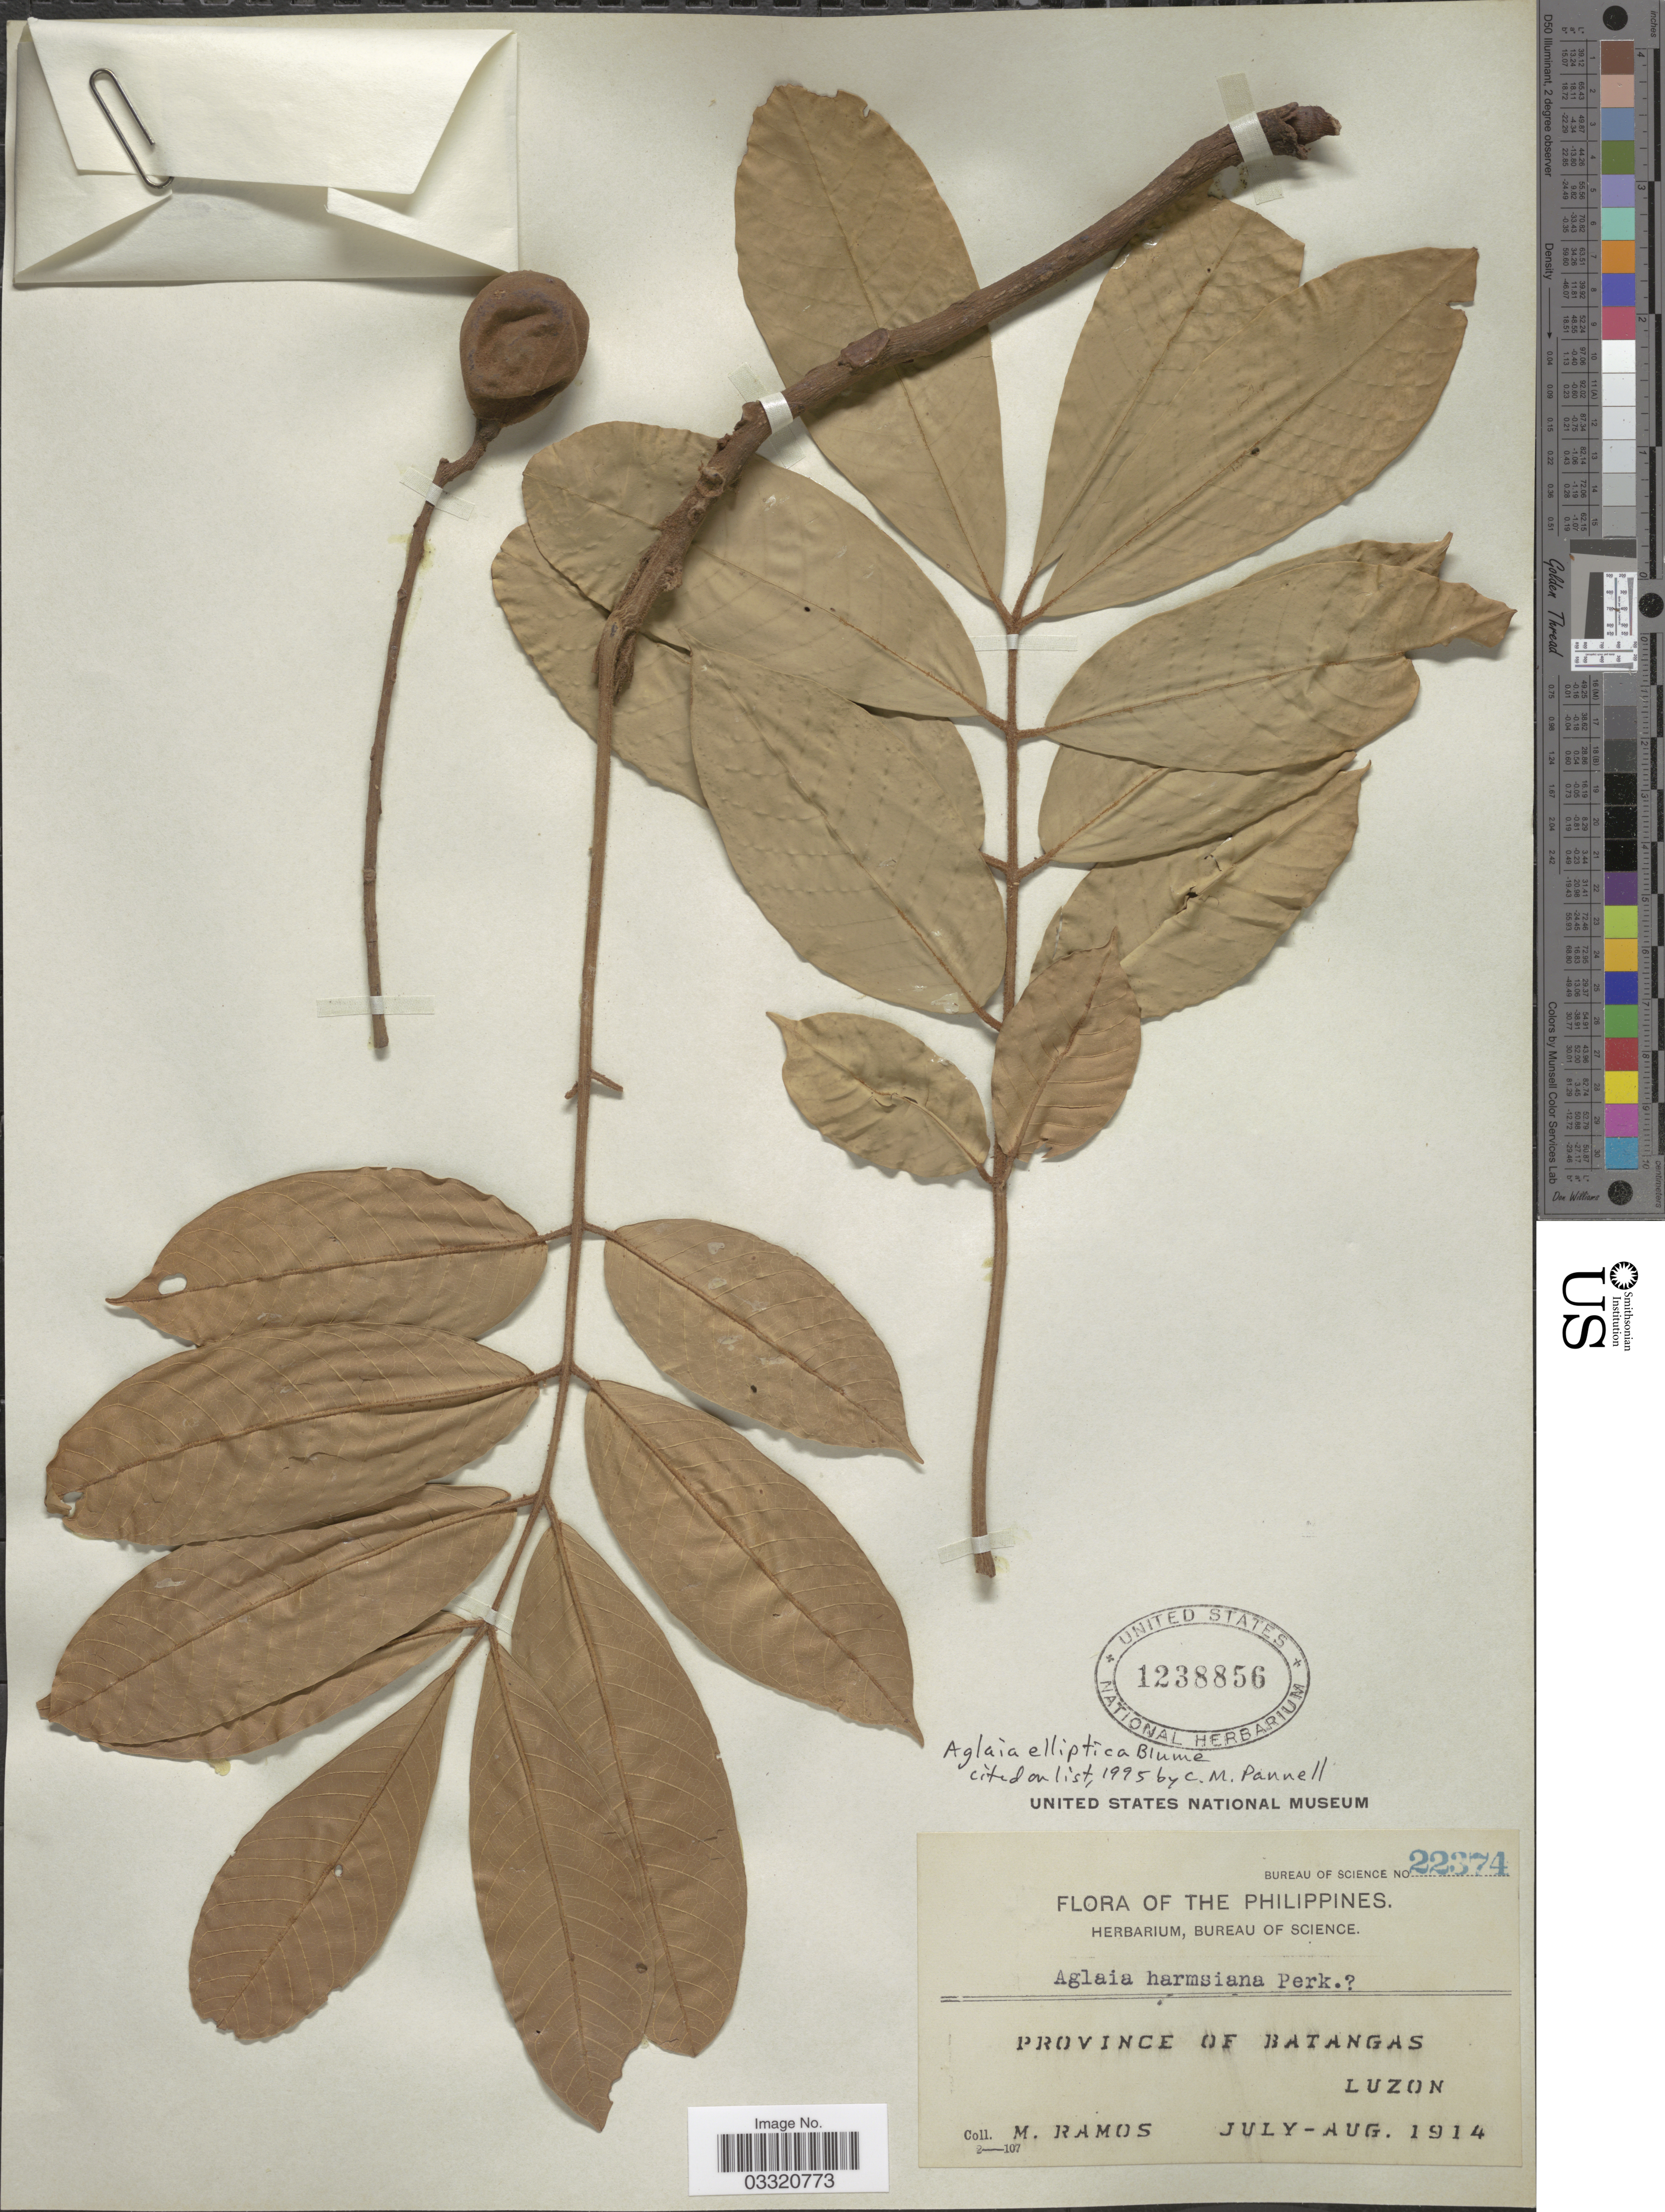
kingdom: Plantae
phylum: Tracheophyta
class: Magnoliopsida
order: Sapindales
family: Meliaceae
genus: Aglaia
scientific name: Aglaia elliptica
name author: Blume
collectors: M. Ramos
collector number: Bureau of Science 22374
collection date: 1914-07/1914-08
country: Philippines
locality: Province of Batangas, Luzon.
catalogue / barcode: US 1238856